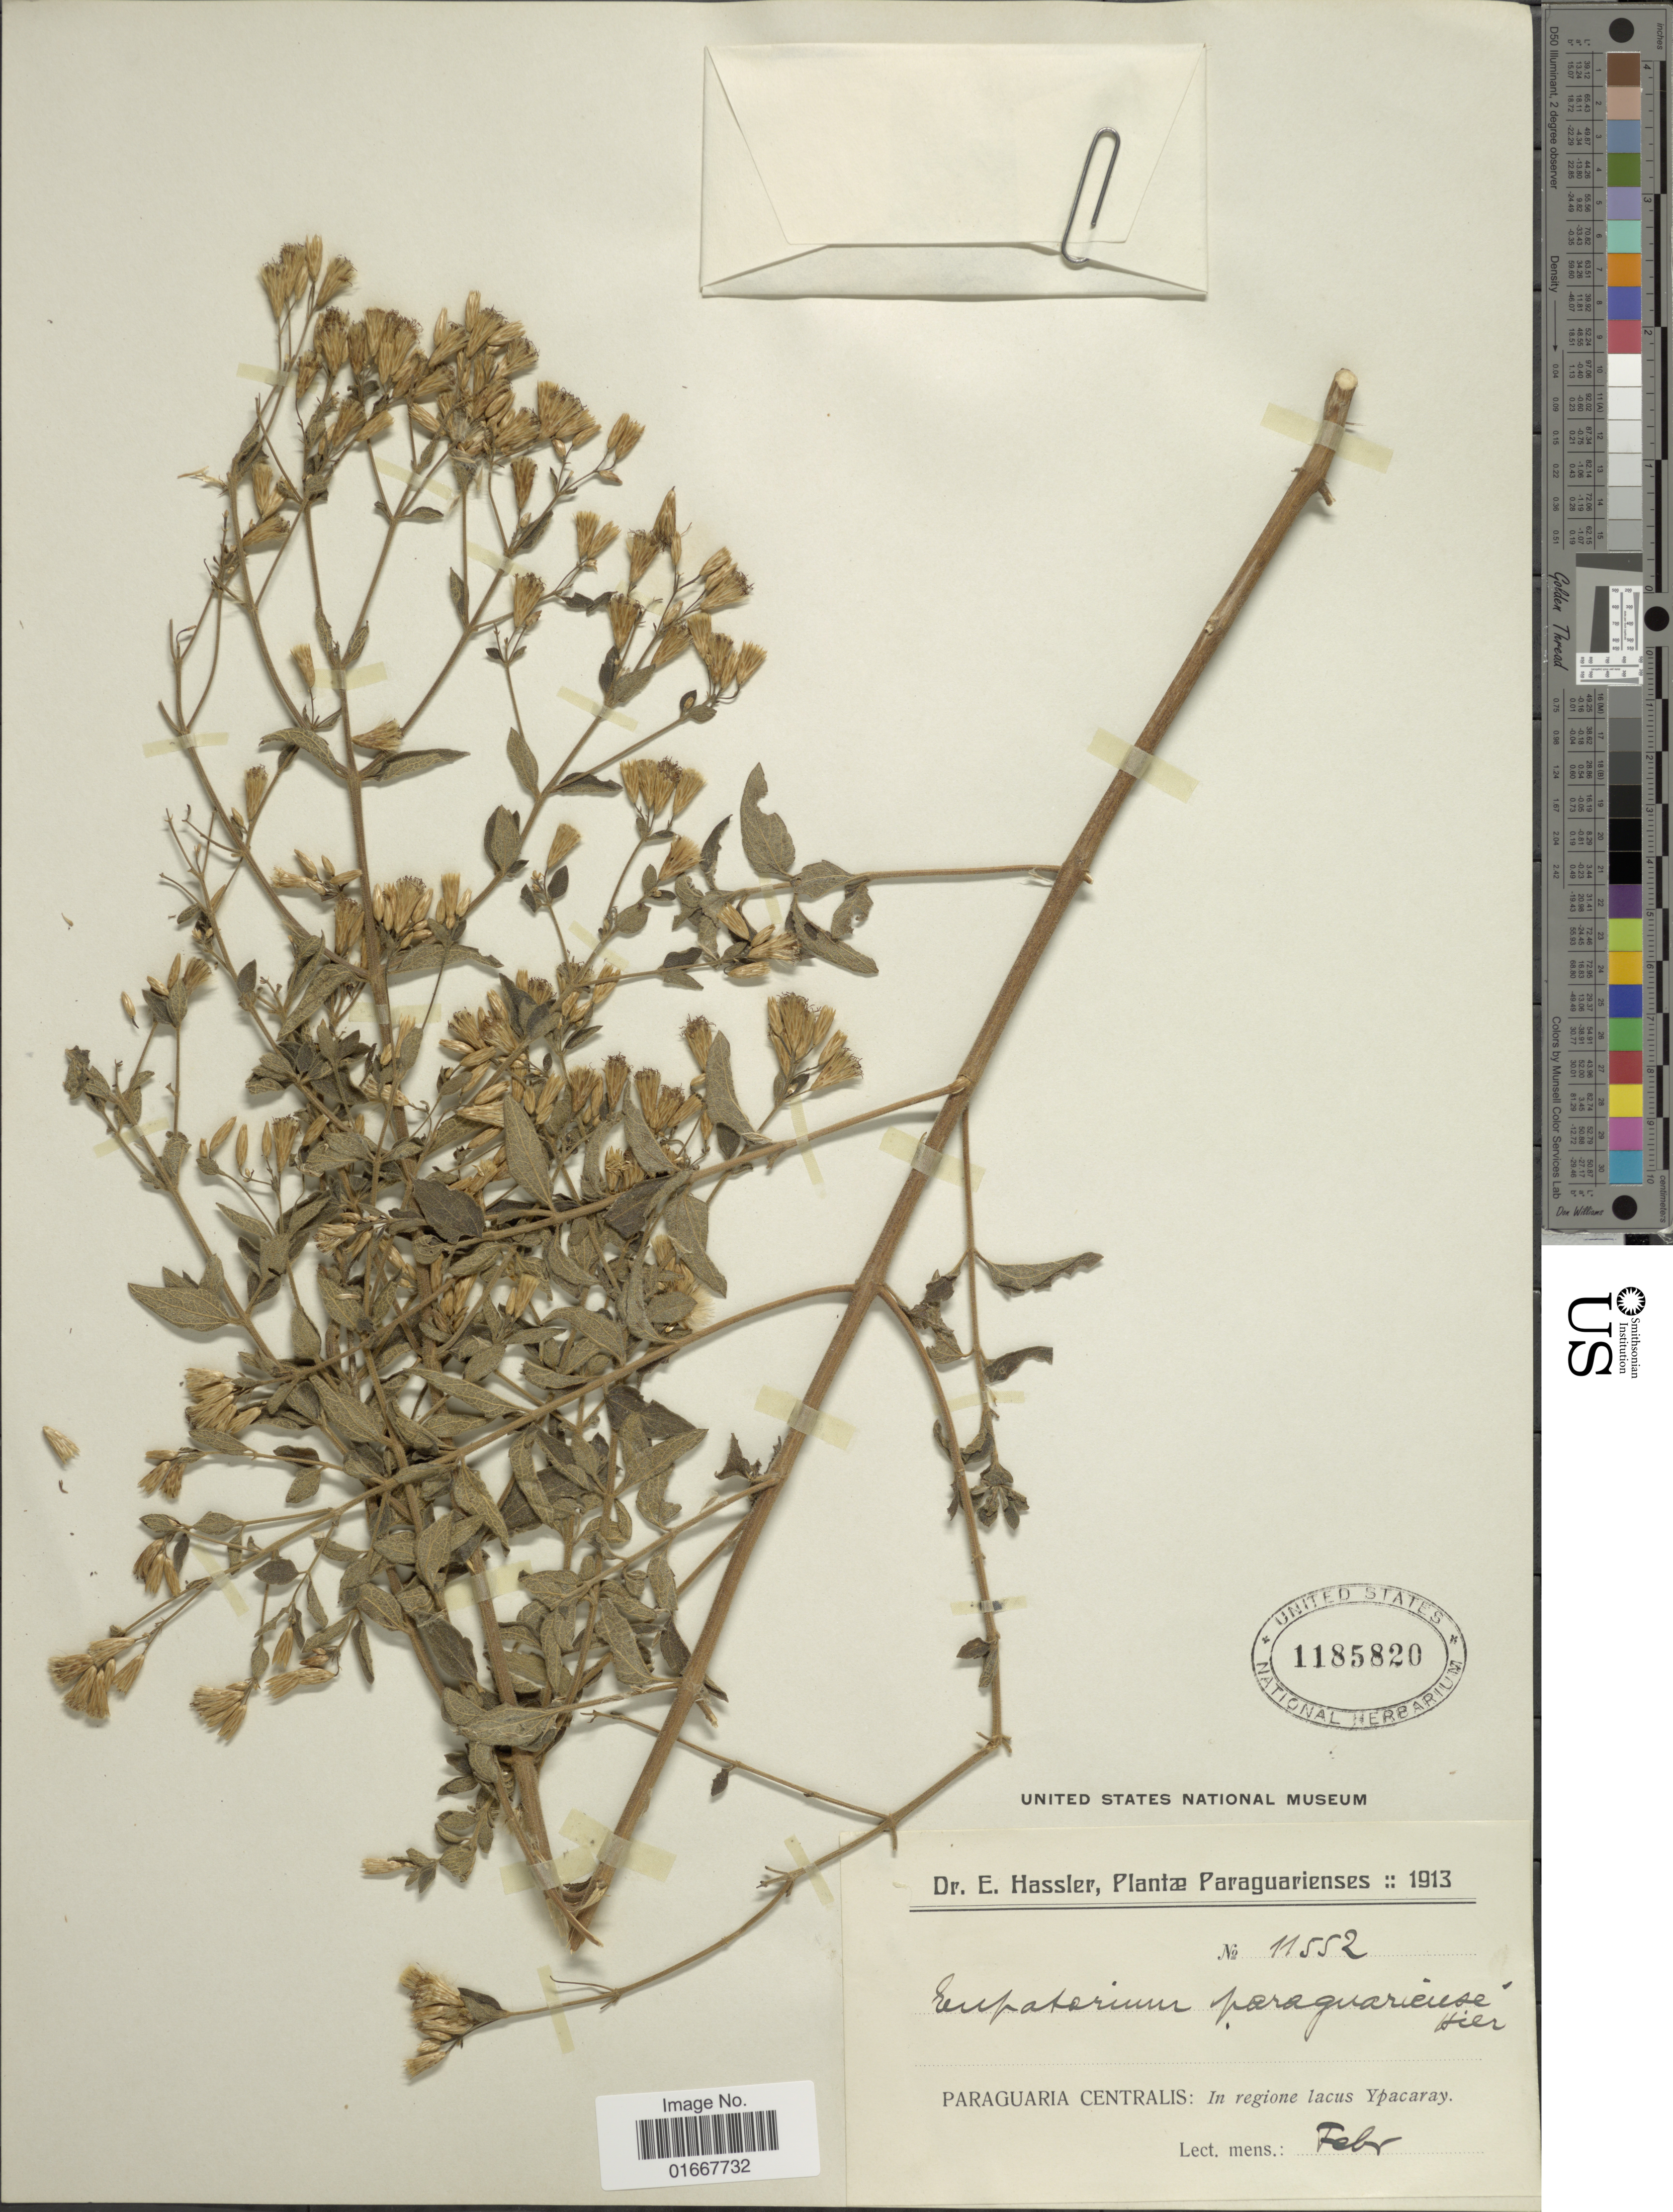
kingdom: Plantae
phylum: Tracheophyta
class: Magnoliopsida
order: Asterales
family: Asteraceae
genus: Chromolaena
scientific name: Chromolaena paraguariensis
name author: (Hieron.) R.M. King & H. Rob.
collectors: E. Hassler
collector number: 11552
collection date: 1913-02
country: Paraguay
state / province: Paraguari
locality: Paraguaria Centralis: In regione lacus Ypacaray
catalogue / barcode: US 1185820